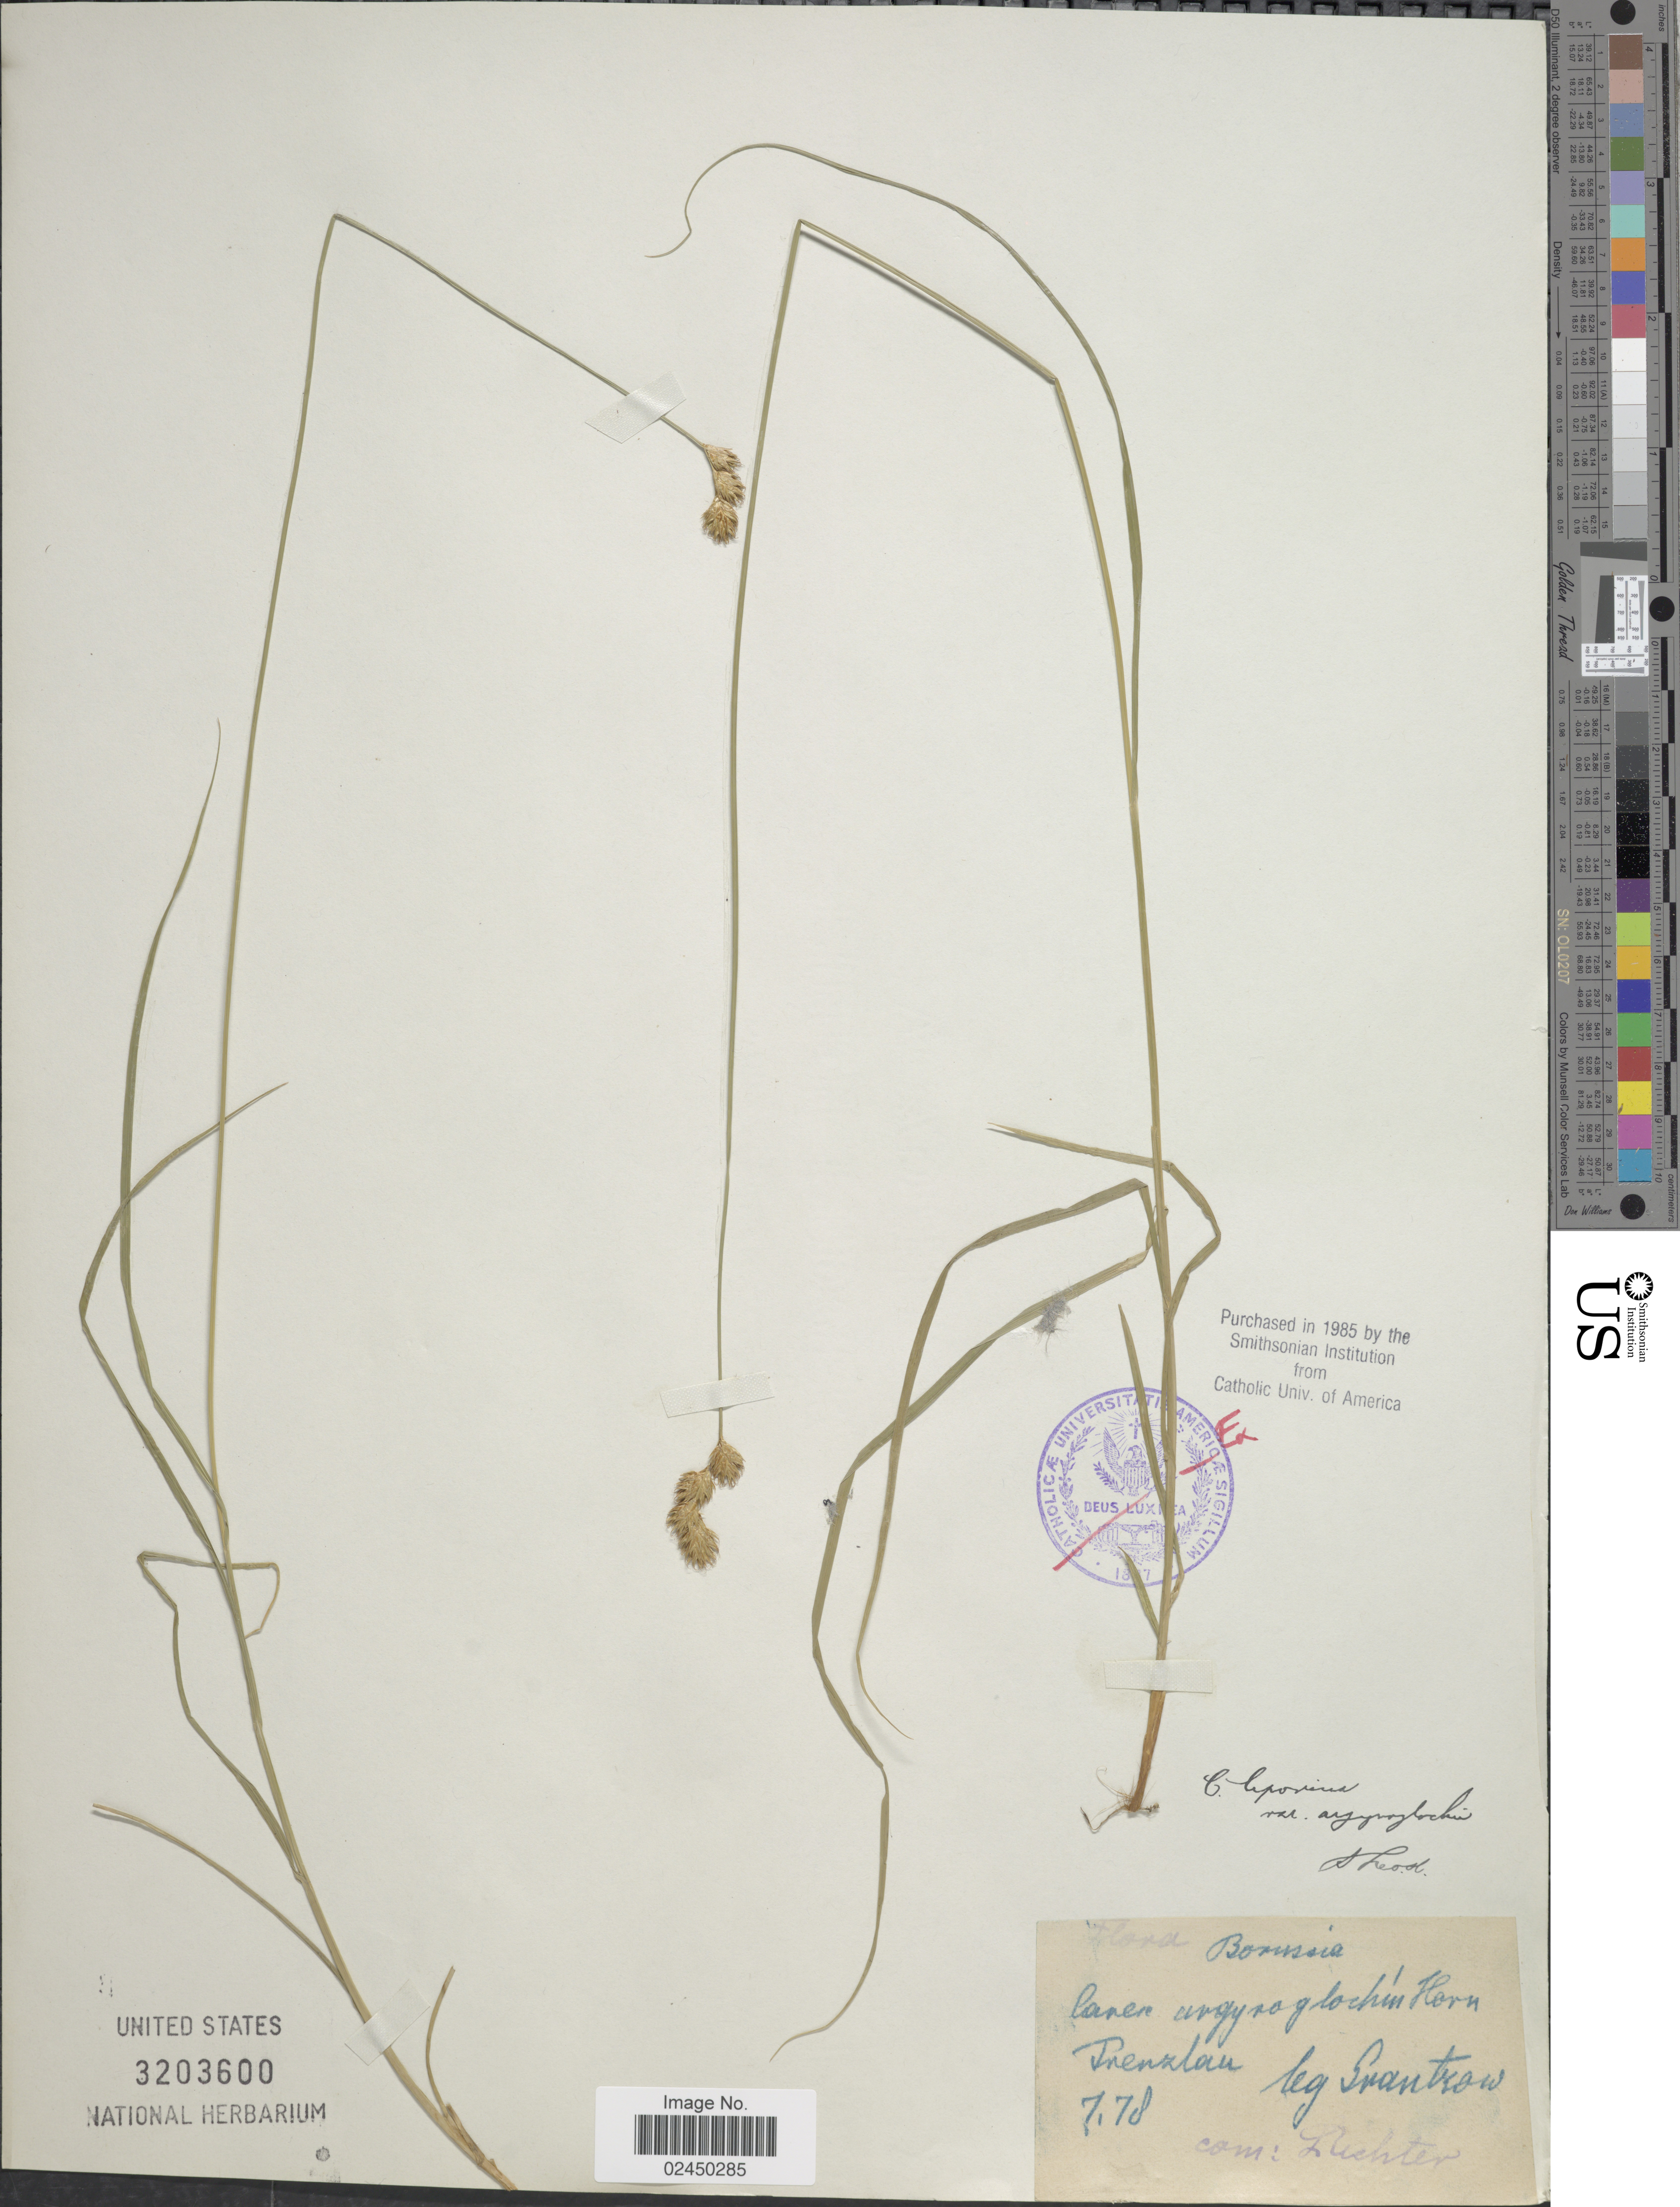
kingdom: Plantae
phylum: Tracheophyta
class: Liliopsida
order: Poales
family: Cyperaceae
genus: Carex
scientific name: Carex leporina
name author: L.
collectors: Grantzow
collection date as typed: Transcribed d/m/y: /7/78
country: Germany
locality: Prenzlau, Borussia [interpreted]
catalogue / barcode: US 3203600